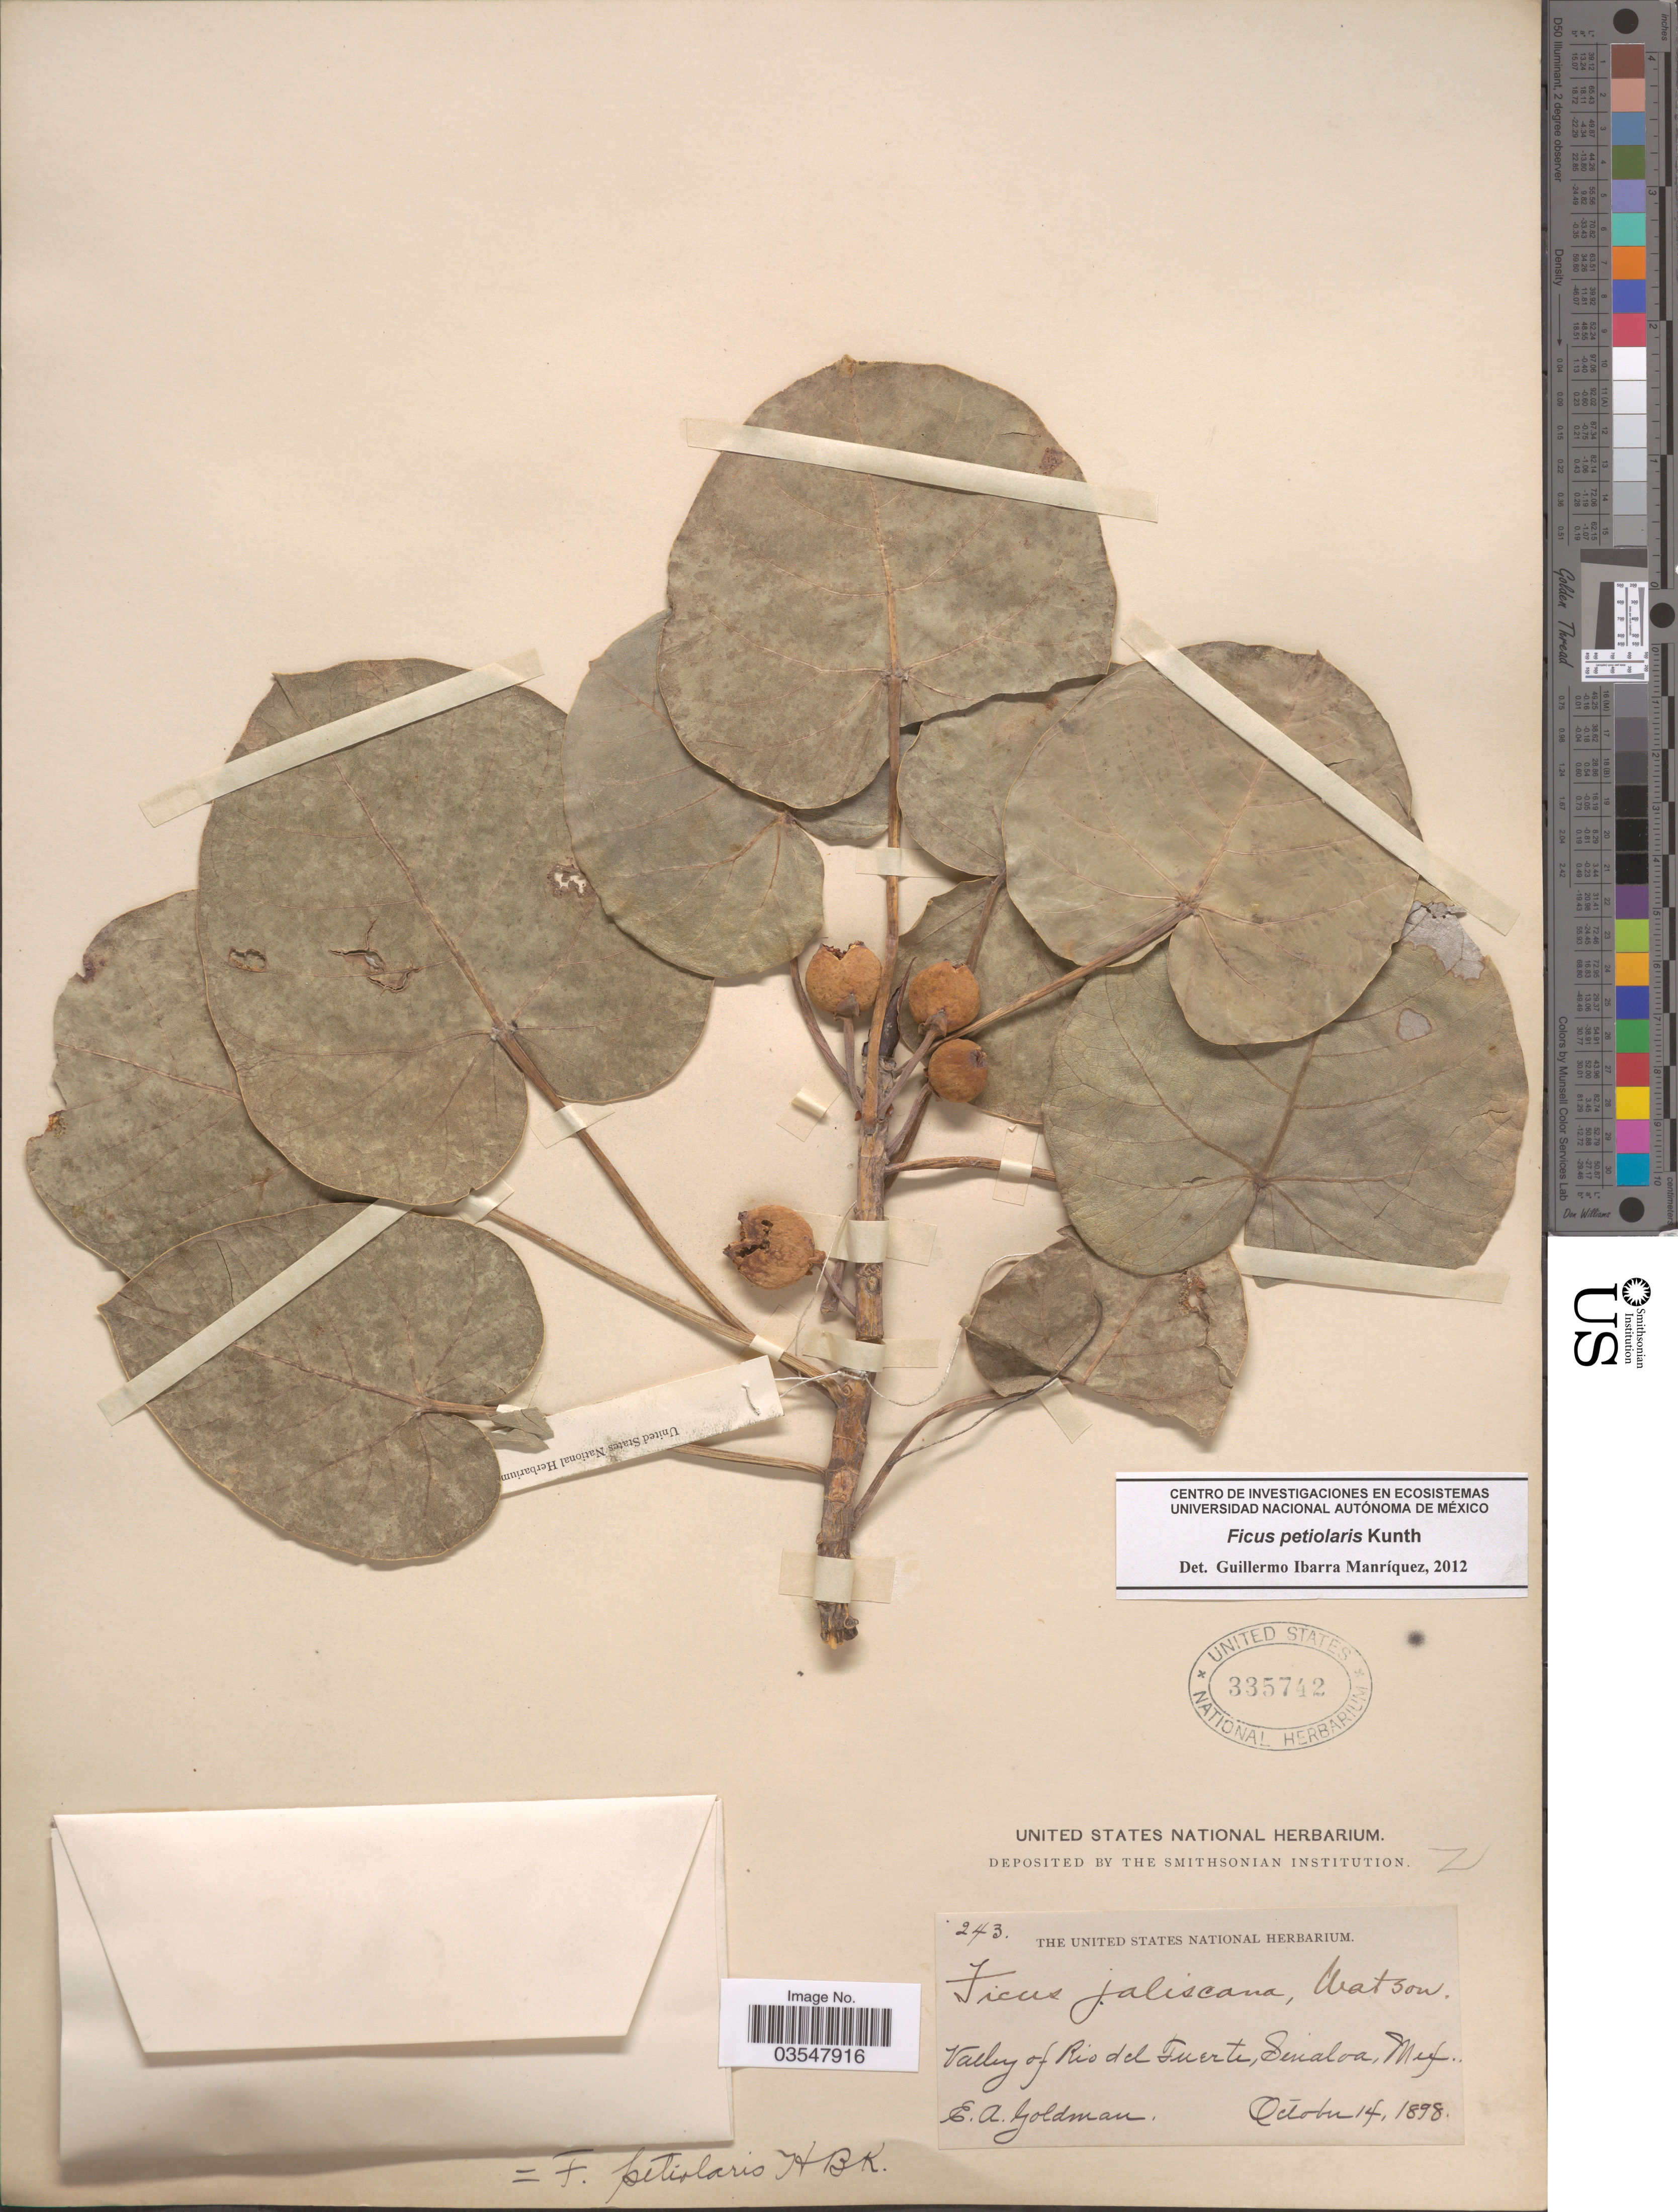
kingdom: Plantae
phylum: Tracheophyta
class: Magnoliopsida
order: Rosales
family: Moraceae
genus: Ficus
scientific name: Ficus petiolaris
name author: Kunth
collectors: E. A. Goldman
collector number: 243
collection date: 1898-10-14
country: Mexico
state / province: Sinaloa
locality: Valley of Rio del Fuerte.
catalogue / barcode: US 335742